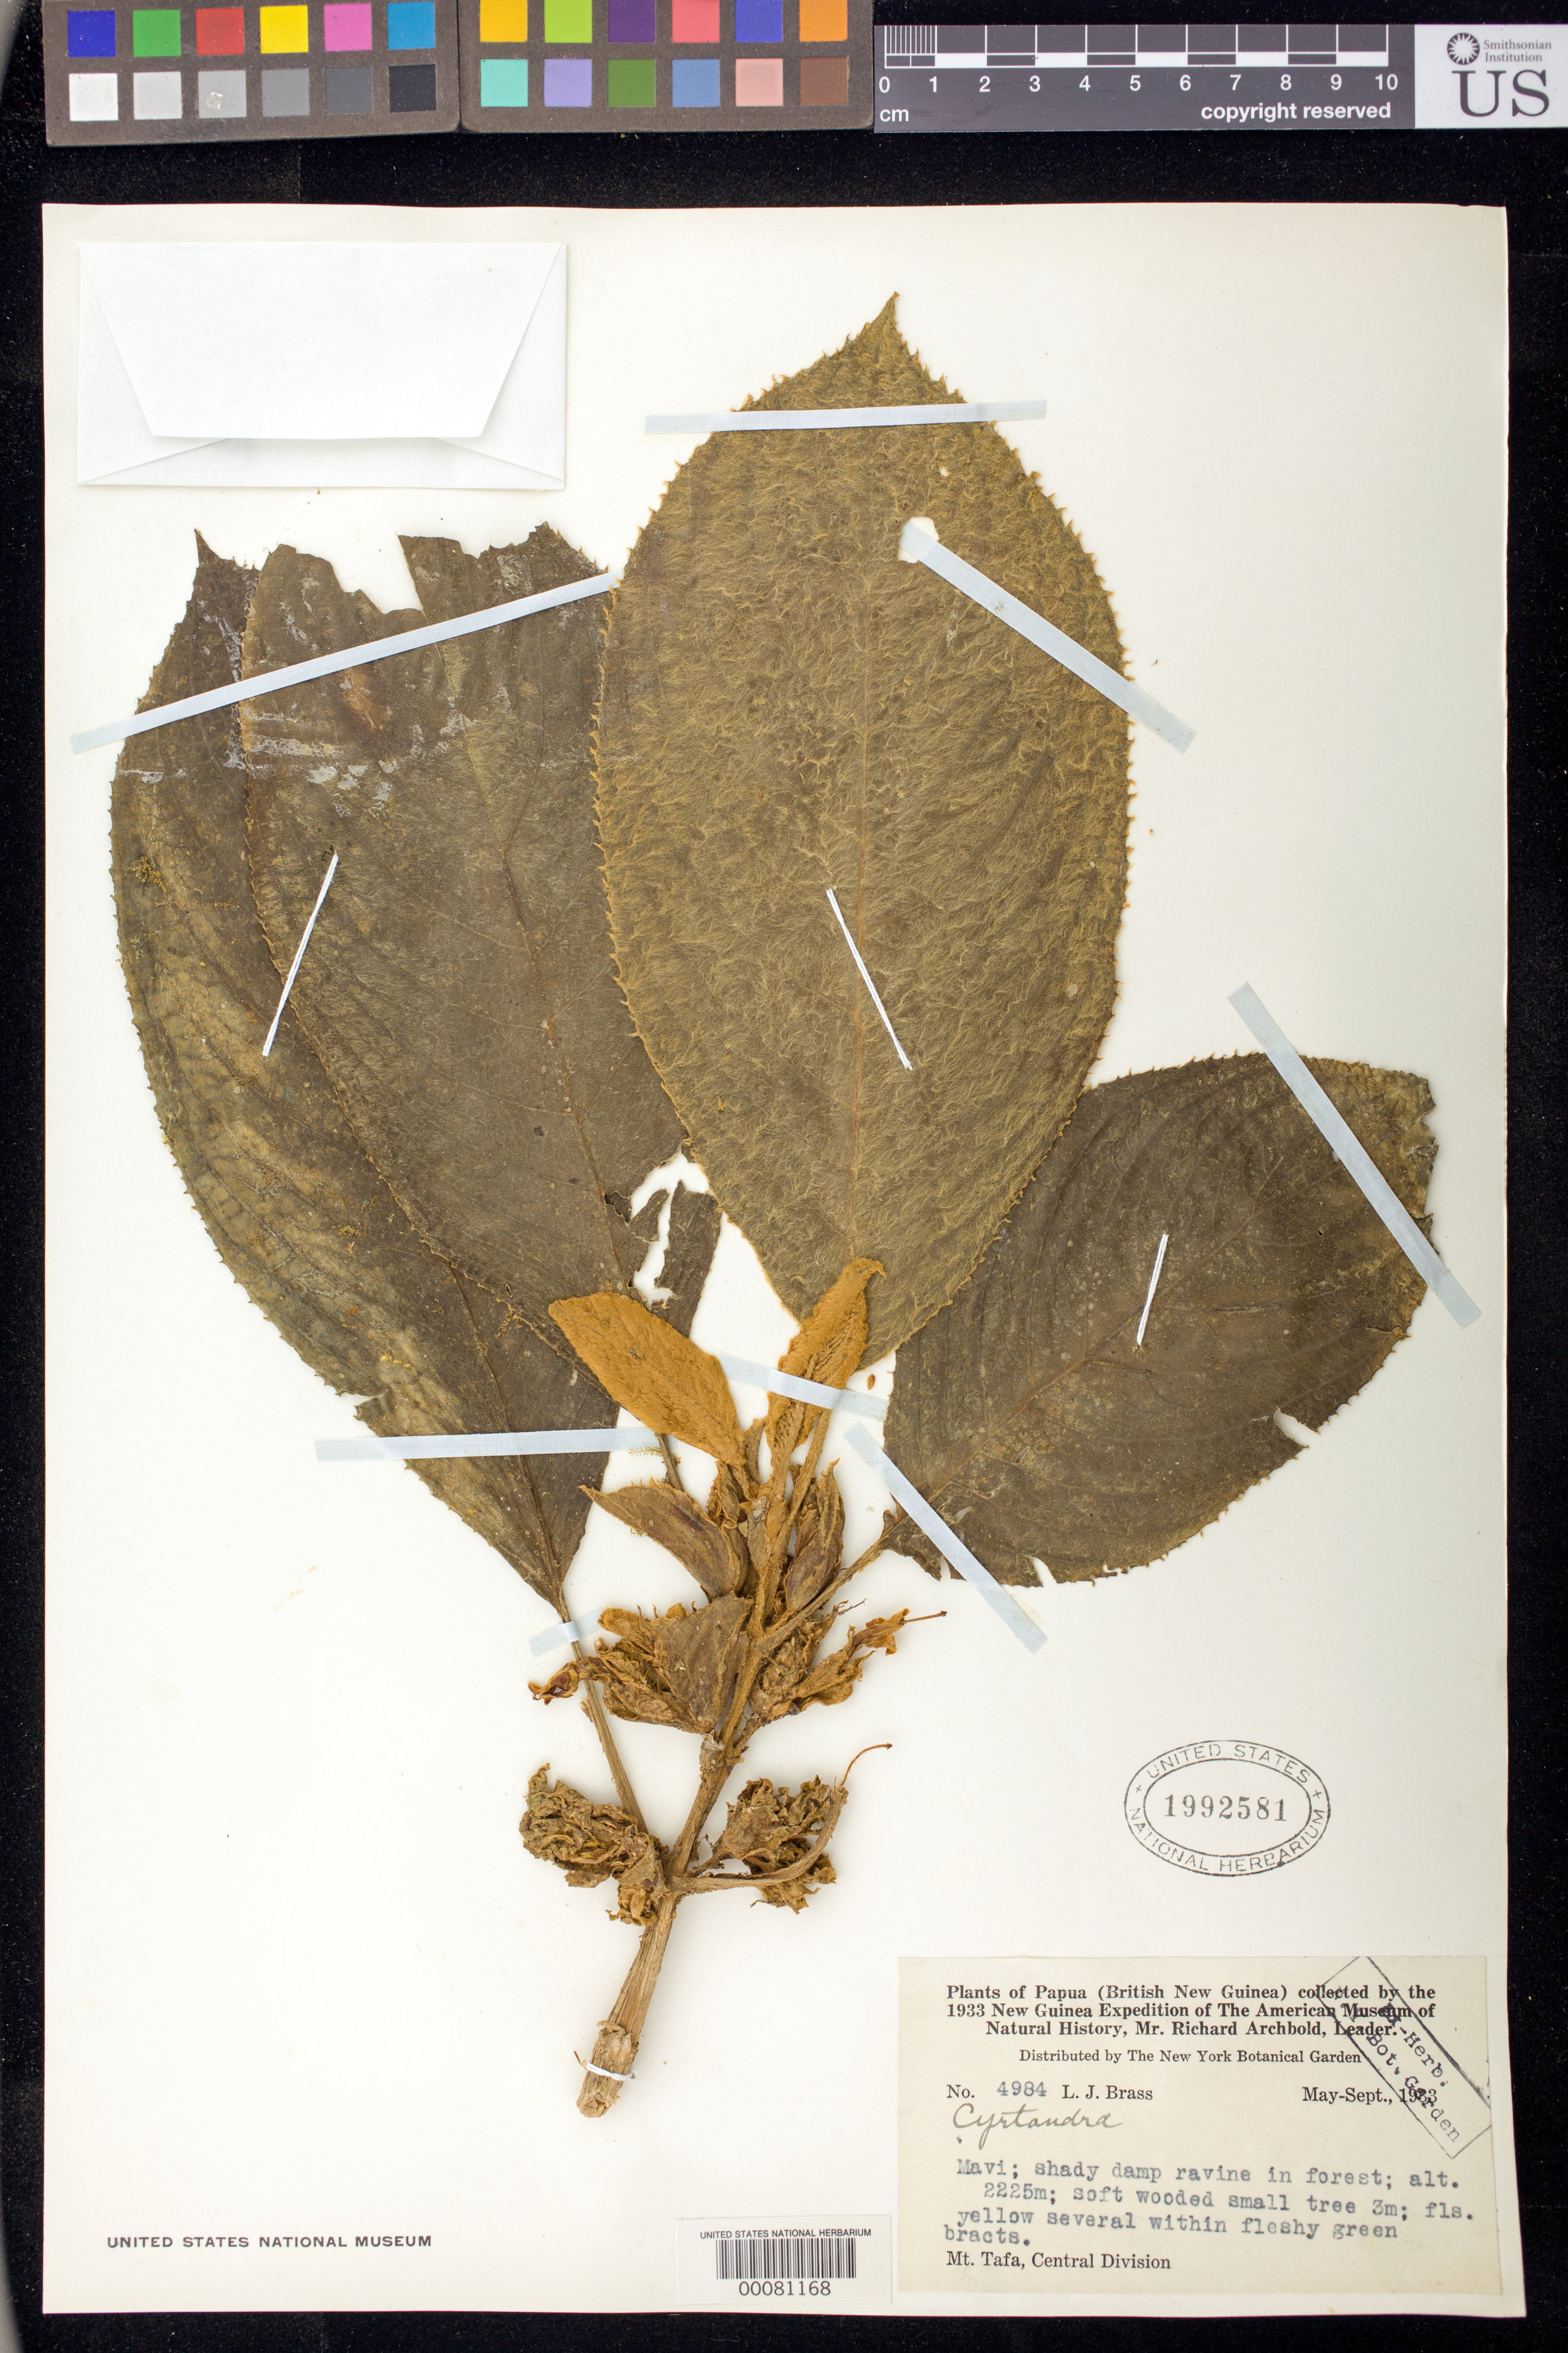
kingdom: Plantae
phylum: Tracheophyta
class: Magnoliopsida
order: Lamiales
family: Gesneriaceae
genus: Cyrtandra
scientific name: Cyrtandra sp.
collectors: L. J. Brass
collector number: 4984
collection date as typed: May-Sep 1933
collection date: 1933-05/1933-09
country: Papua New Guinea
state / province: Central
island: New Guinea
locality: Mt tafa, central division, mavi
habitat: Shady damp ravine in forest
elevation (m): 2225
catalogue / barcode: US 1992581